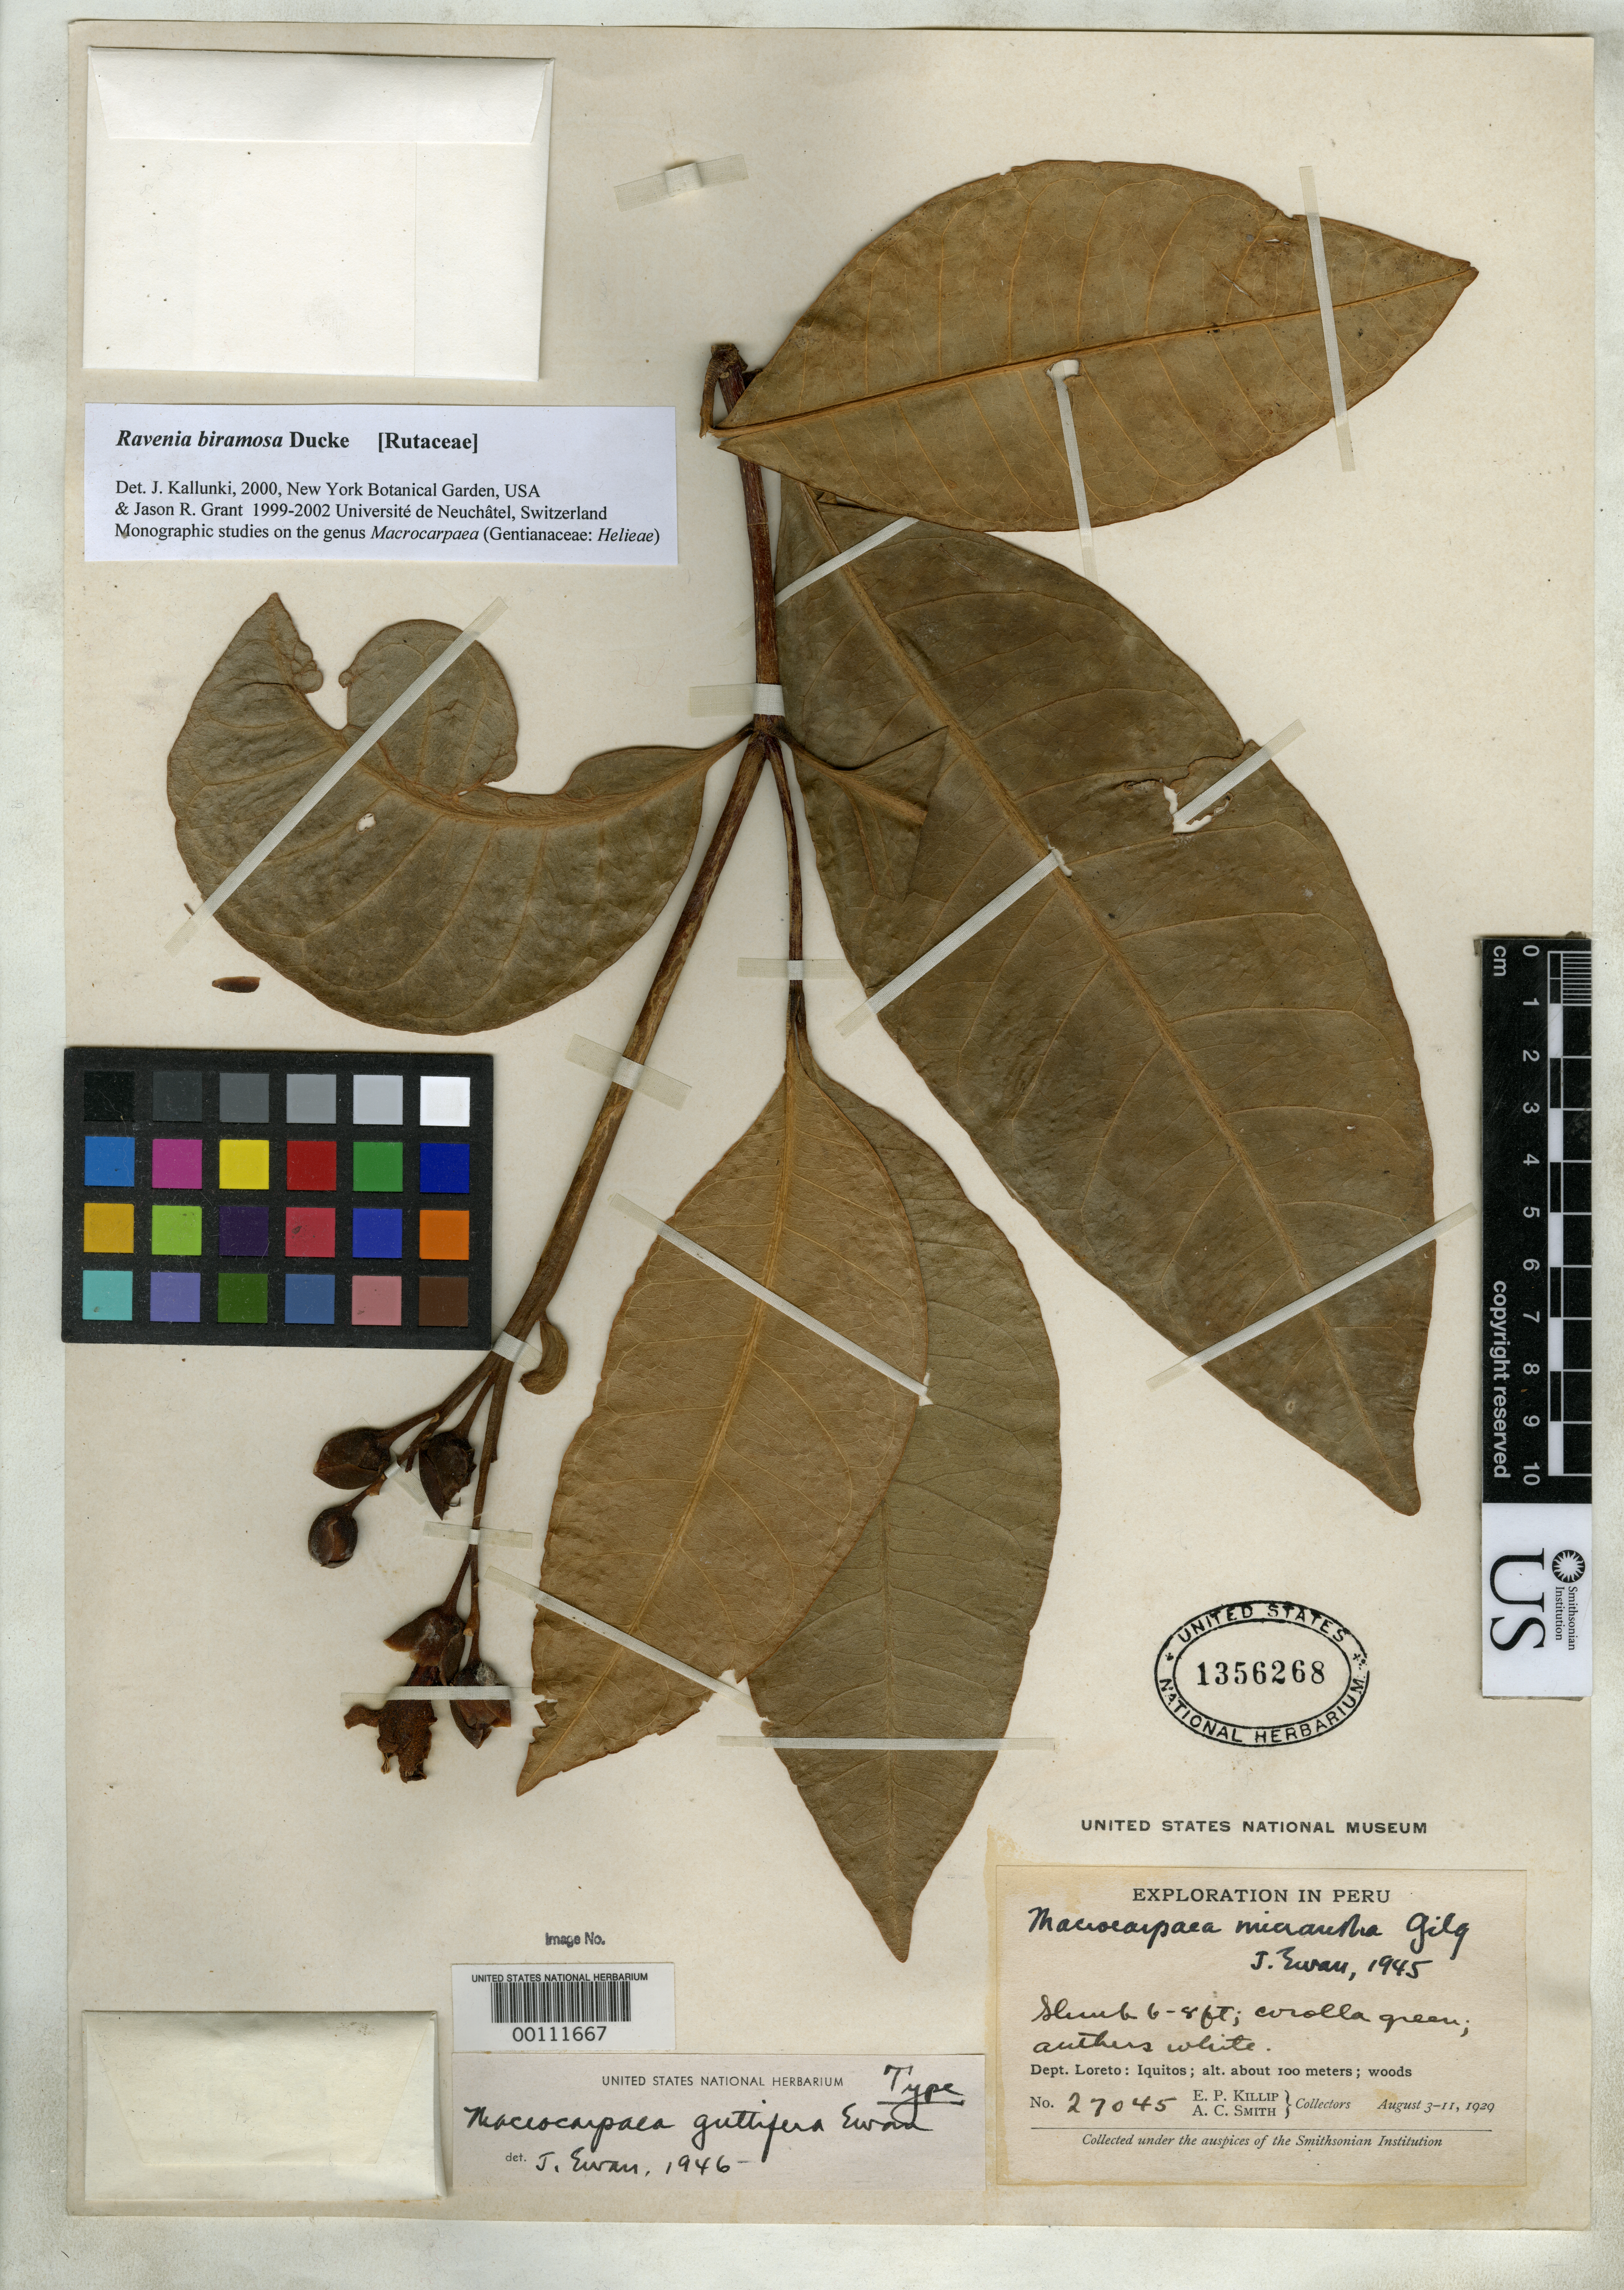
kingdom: Plantae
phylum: Tracheophyta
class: Magnoliopsida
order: Gentianales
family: Gentianaceae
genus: Macrocarpaea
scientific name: Macrocarpaea guttifera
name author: Ewan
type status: Holotype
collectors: E. P. Killip & A. C. Smith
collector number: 27045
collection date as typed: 03 Aug 1929 to 11 Aug 1929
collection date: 1929-08-03/1929-08-11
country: Peru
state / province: Loreto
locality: Vicinity of Iquitos.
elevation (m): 100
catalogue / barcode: US 1356268